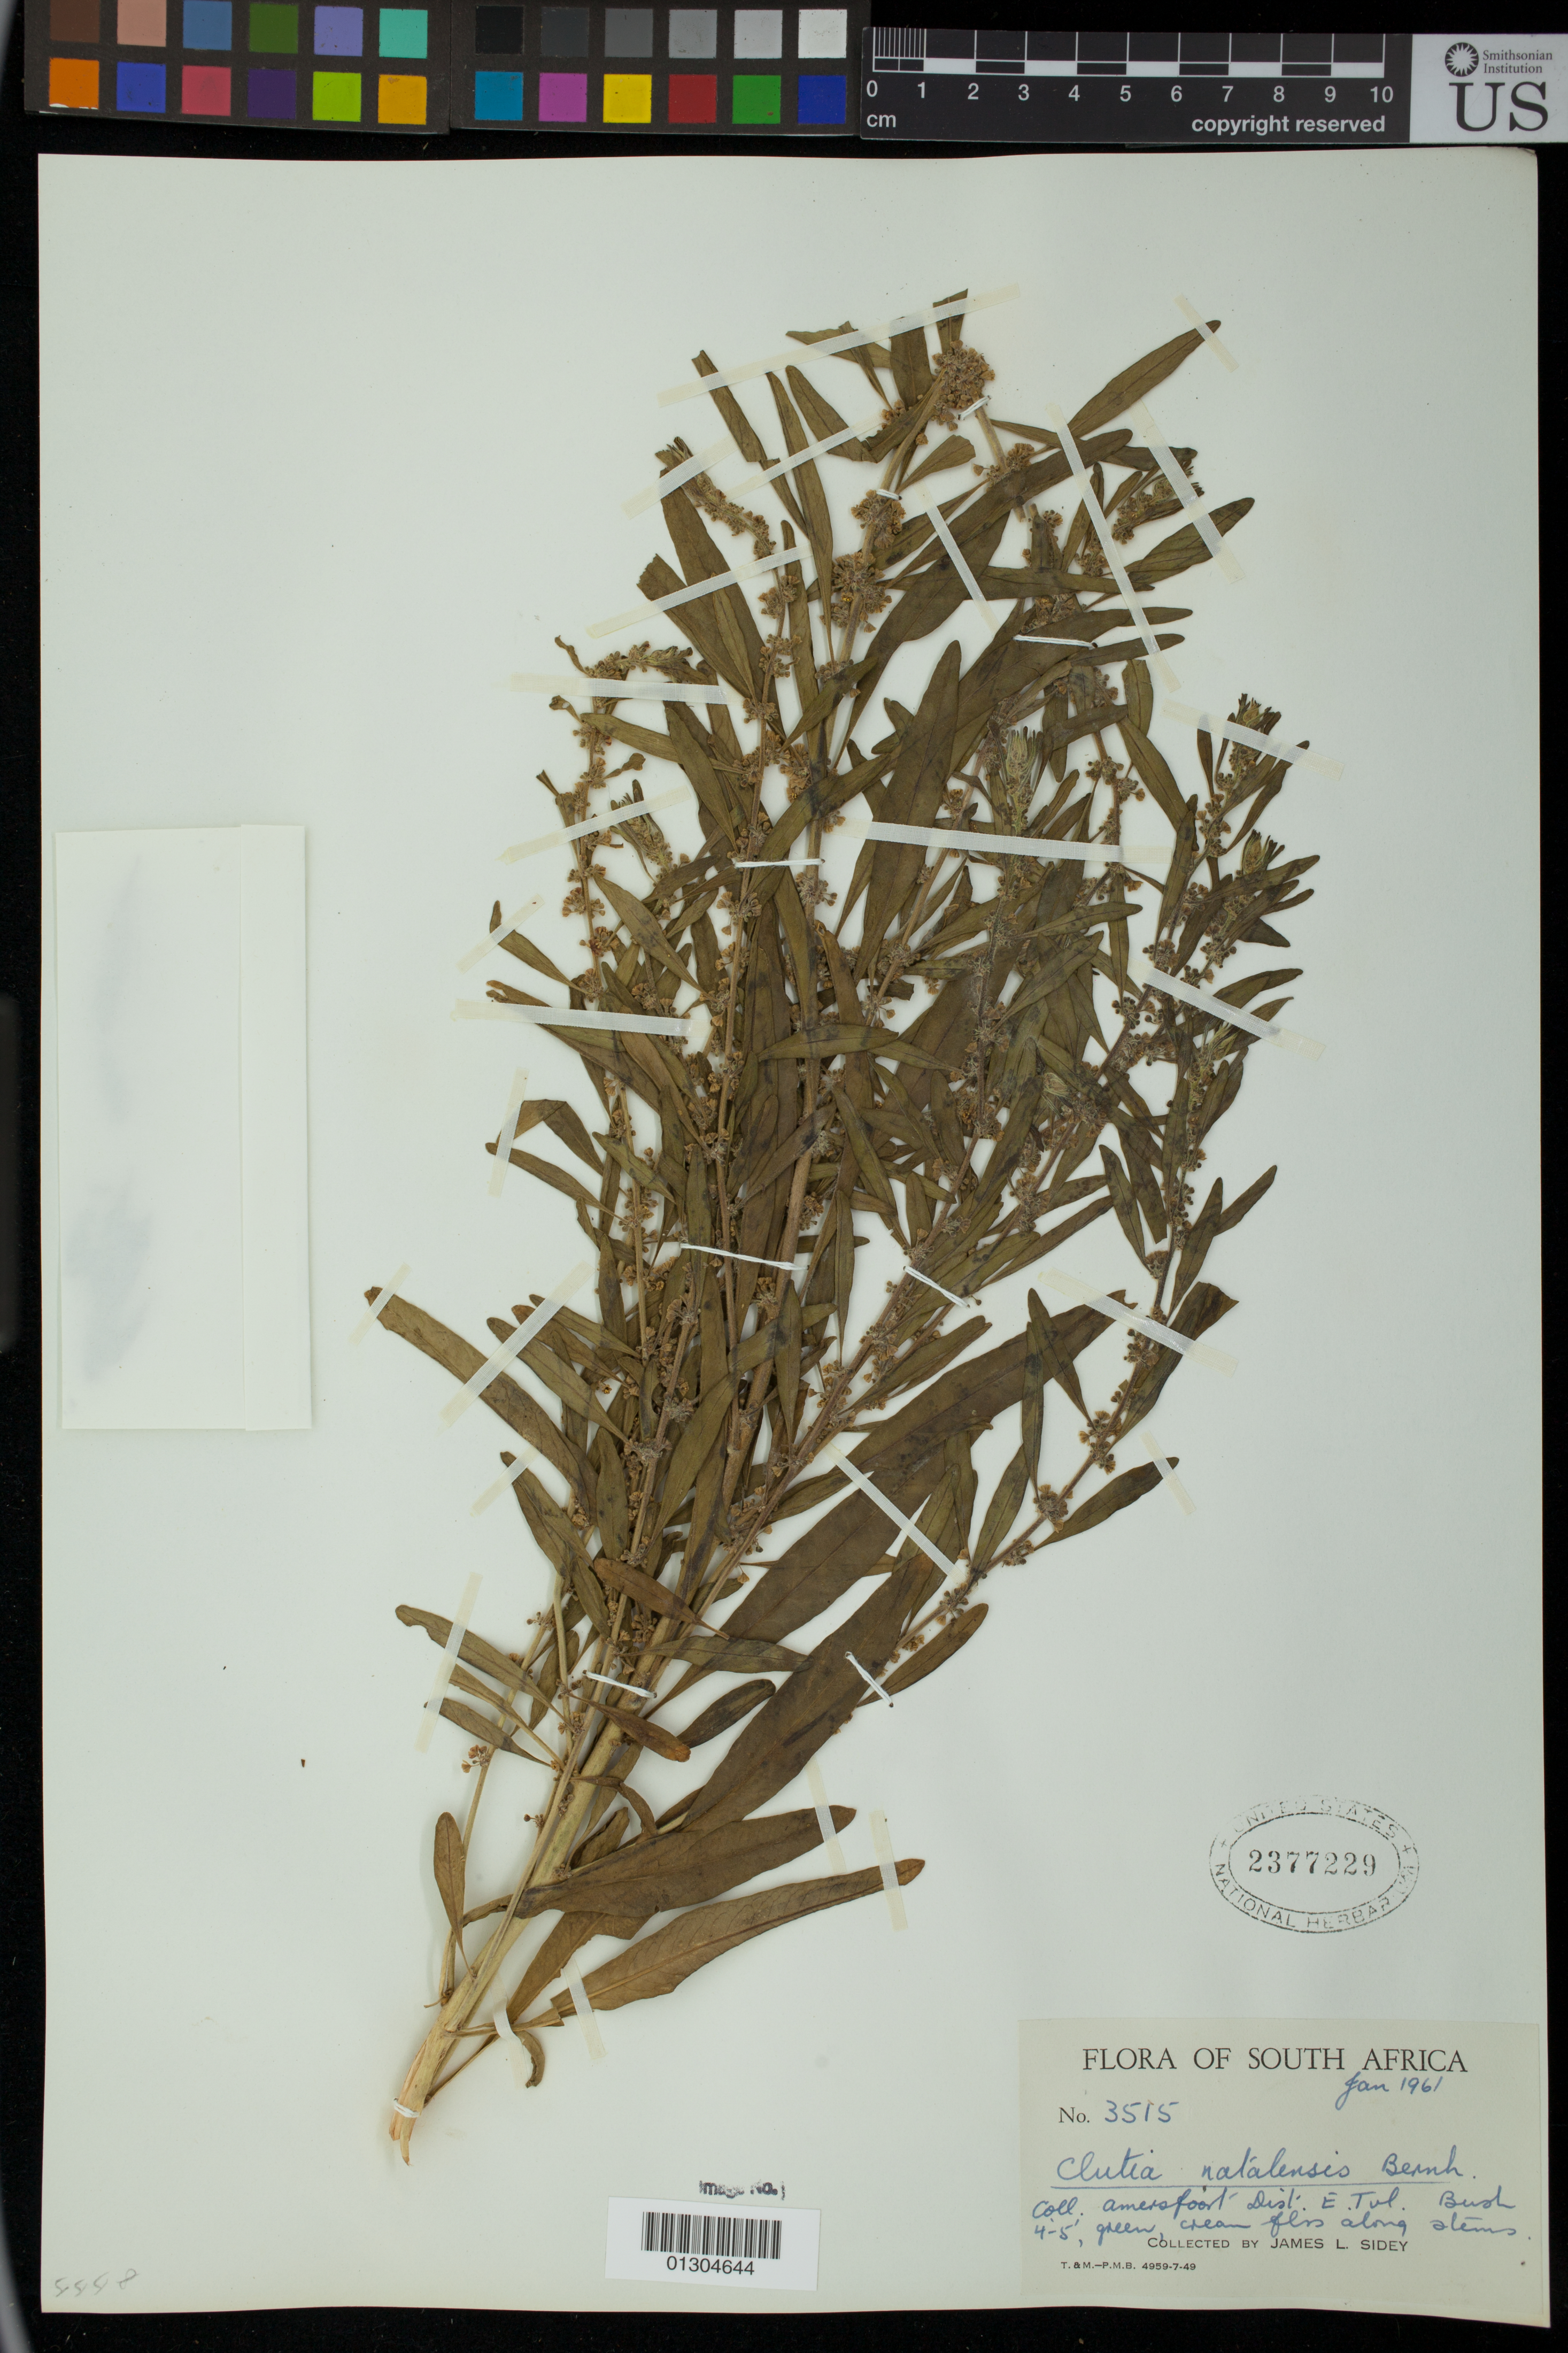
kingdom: Plantae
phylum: Tracheophyta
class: Magnoliopsida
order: Malpighiales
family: Peraceae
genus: Clutia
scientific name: Clutia natalensis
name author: Bernh.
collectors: J. L. Sidey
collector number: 3515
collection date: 1961-01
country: South Africa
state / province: Mpumalanga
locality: Coll. Amersfoort Dist. E. Tul.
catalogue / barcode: US 2377229